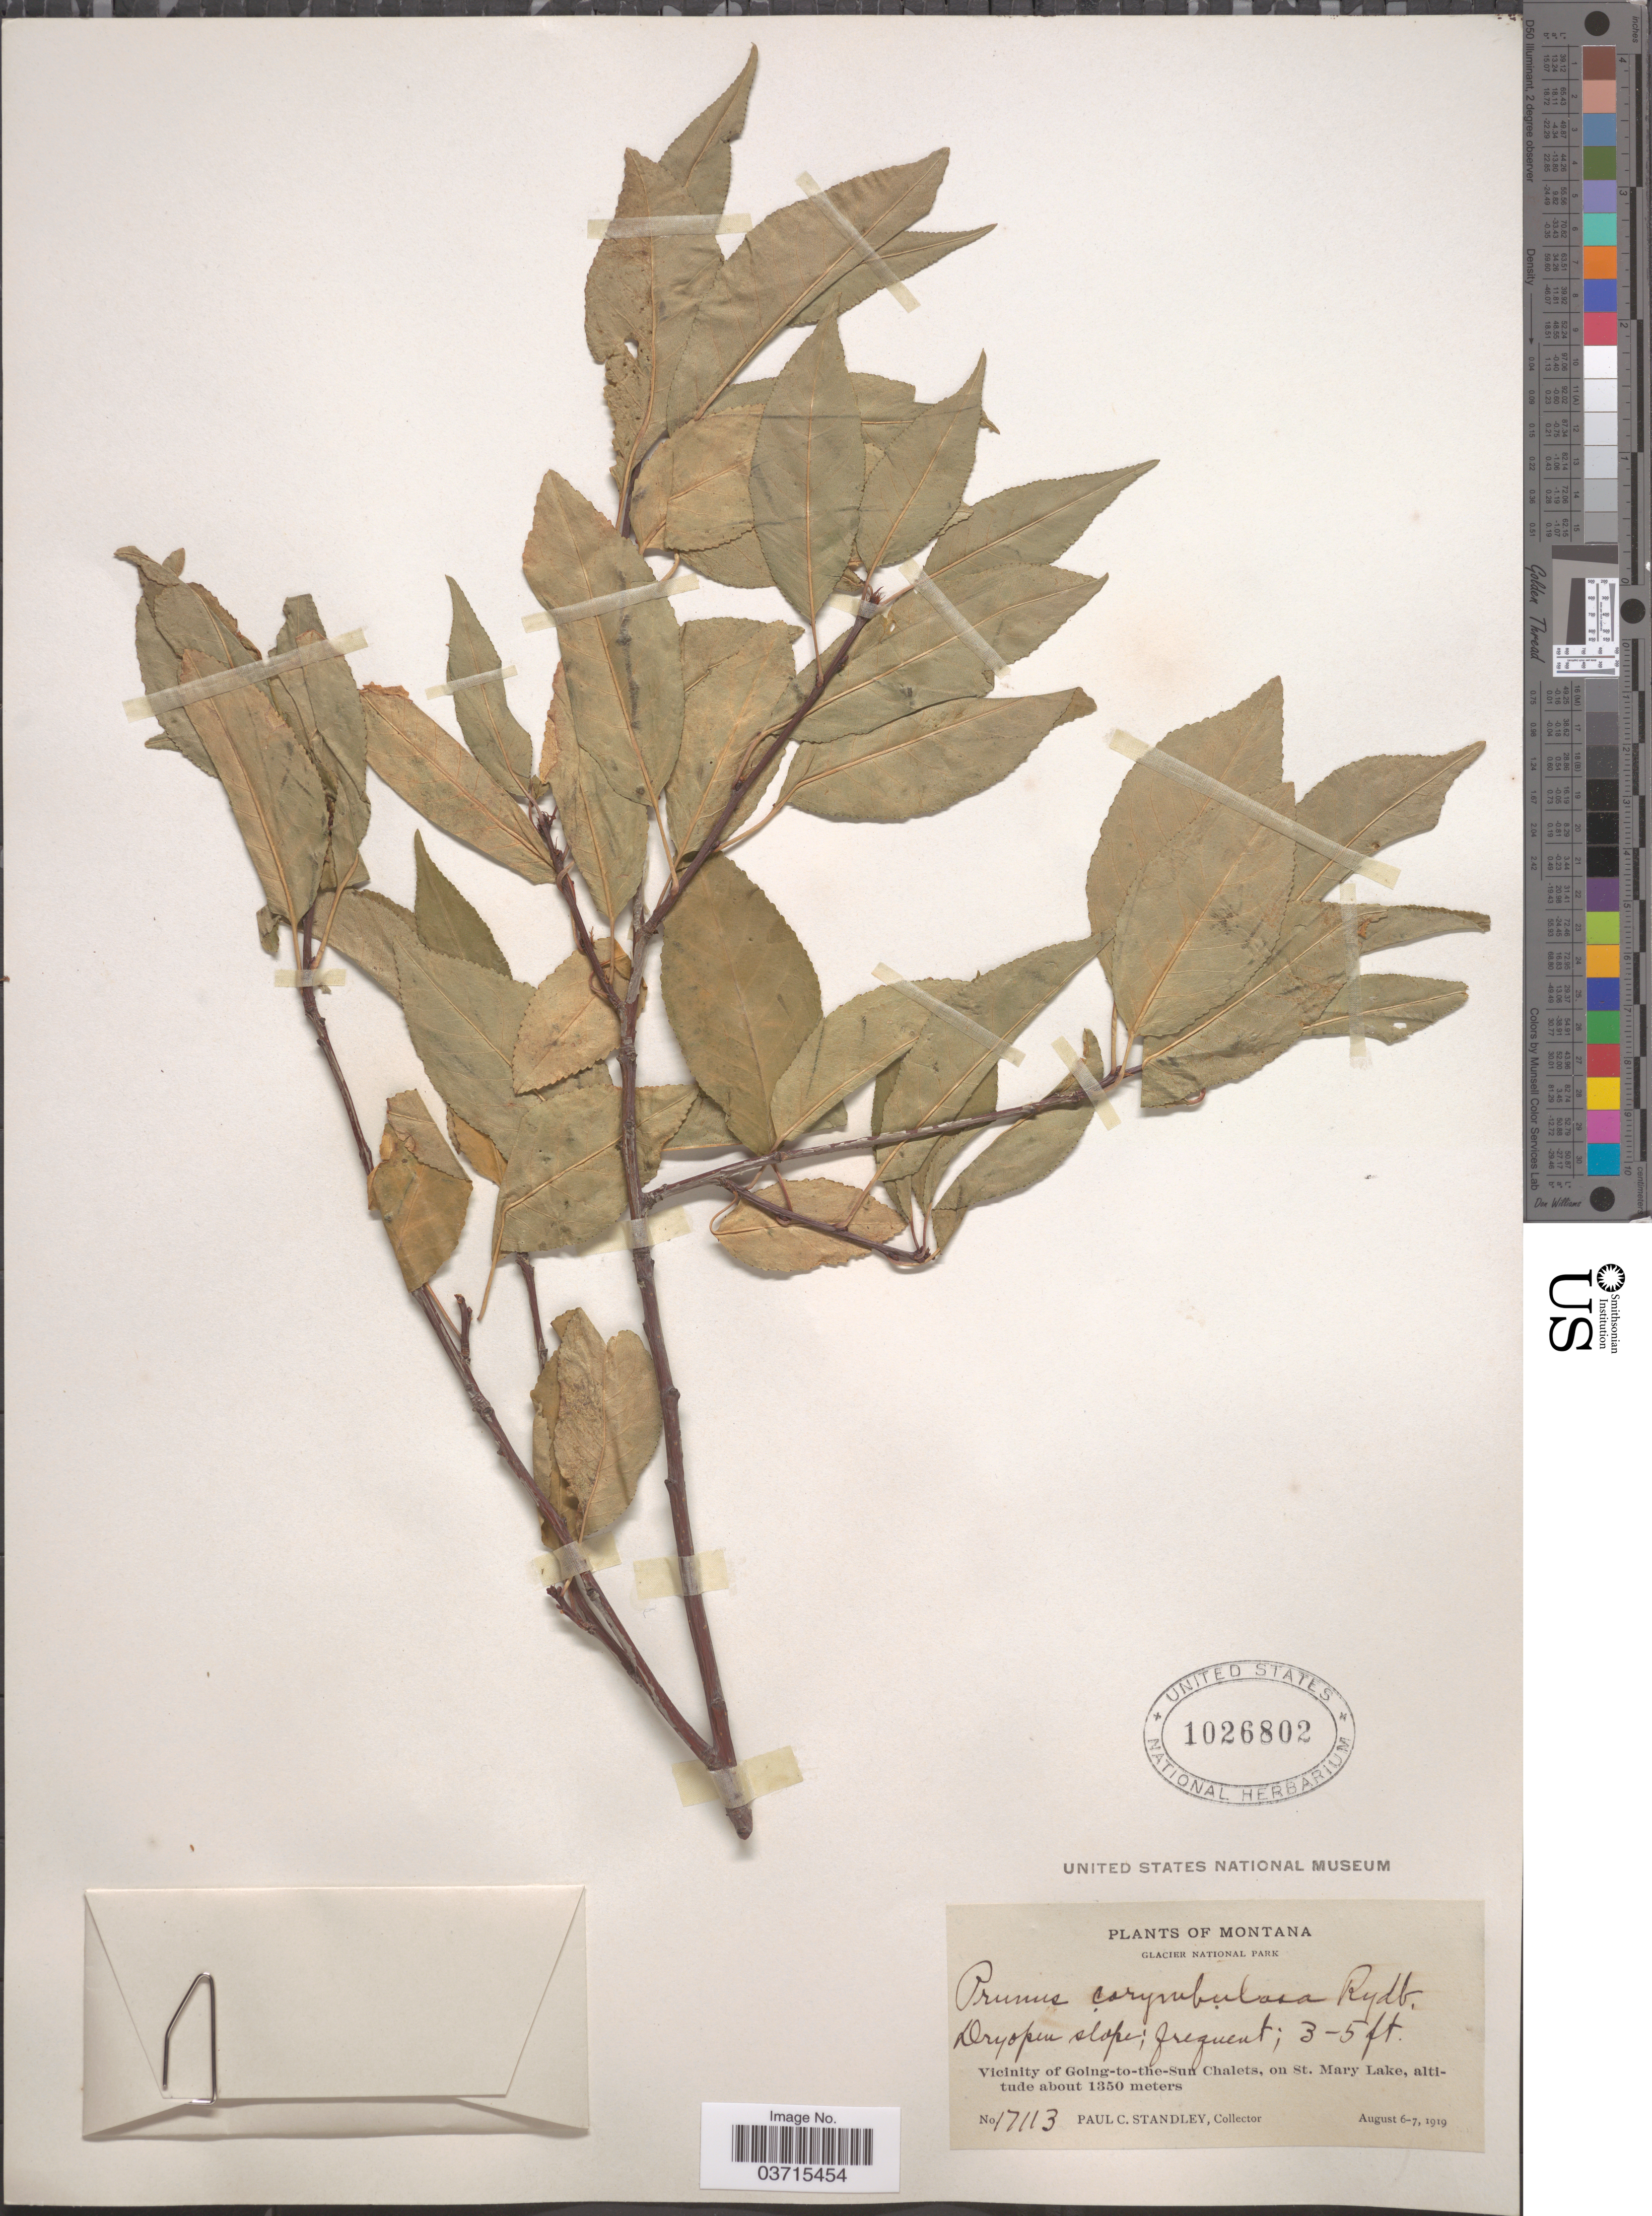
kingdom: Plantae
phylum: Tracheophyta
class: Magnoliopsida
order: Rosales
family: Rosaceae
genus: Prunus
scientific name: Prunus corymbulosa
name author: Rydb.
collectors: P. C. Standley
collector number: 17113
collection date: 1919-08-06/1919-08-07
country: United States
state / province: Montana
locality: Glacier National Park. Vicinity of Going-to-the-Sun Chalets, on St. Mary Lake.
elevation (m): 1350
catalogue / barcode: US 1026802